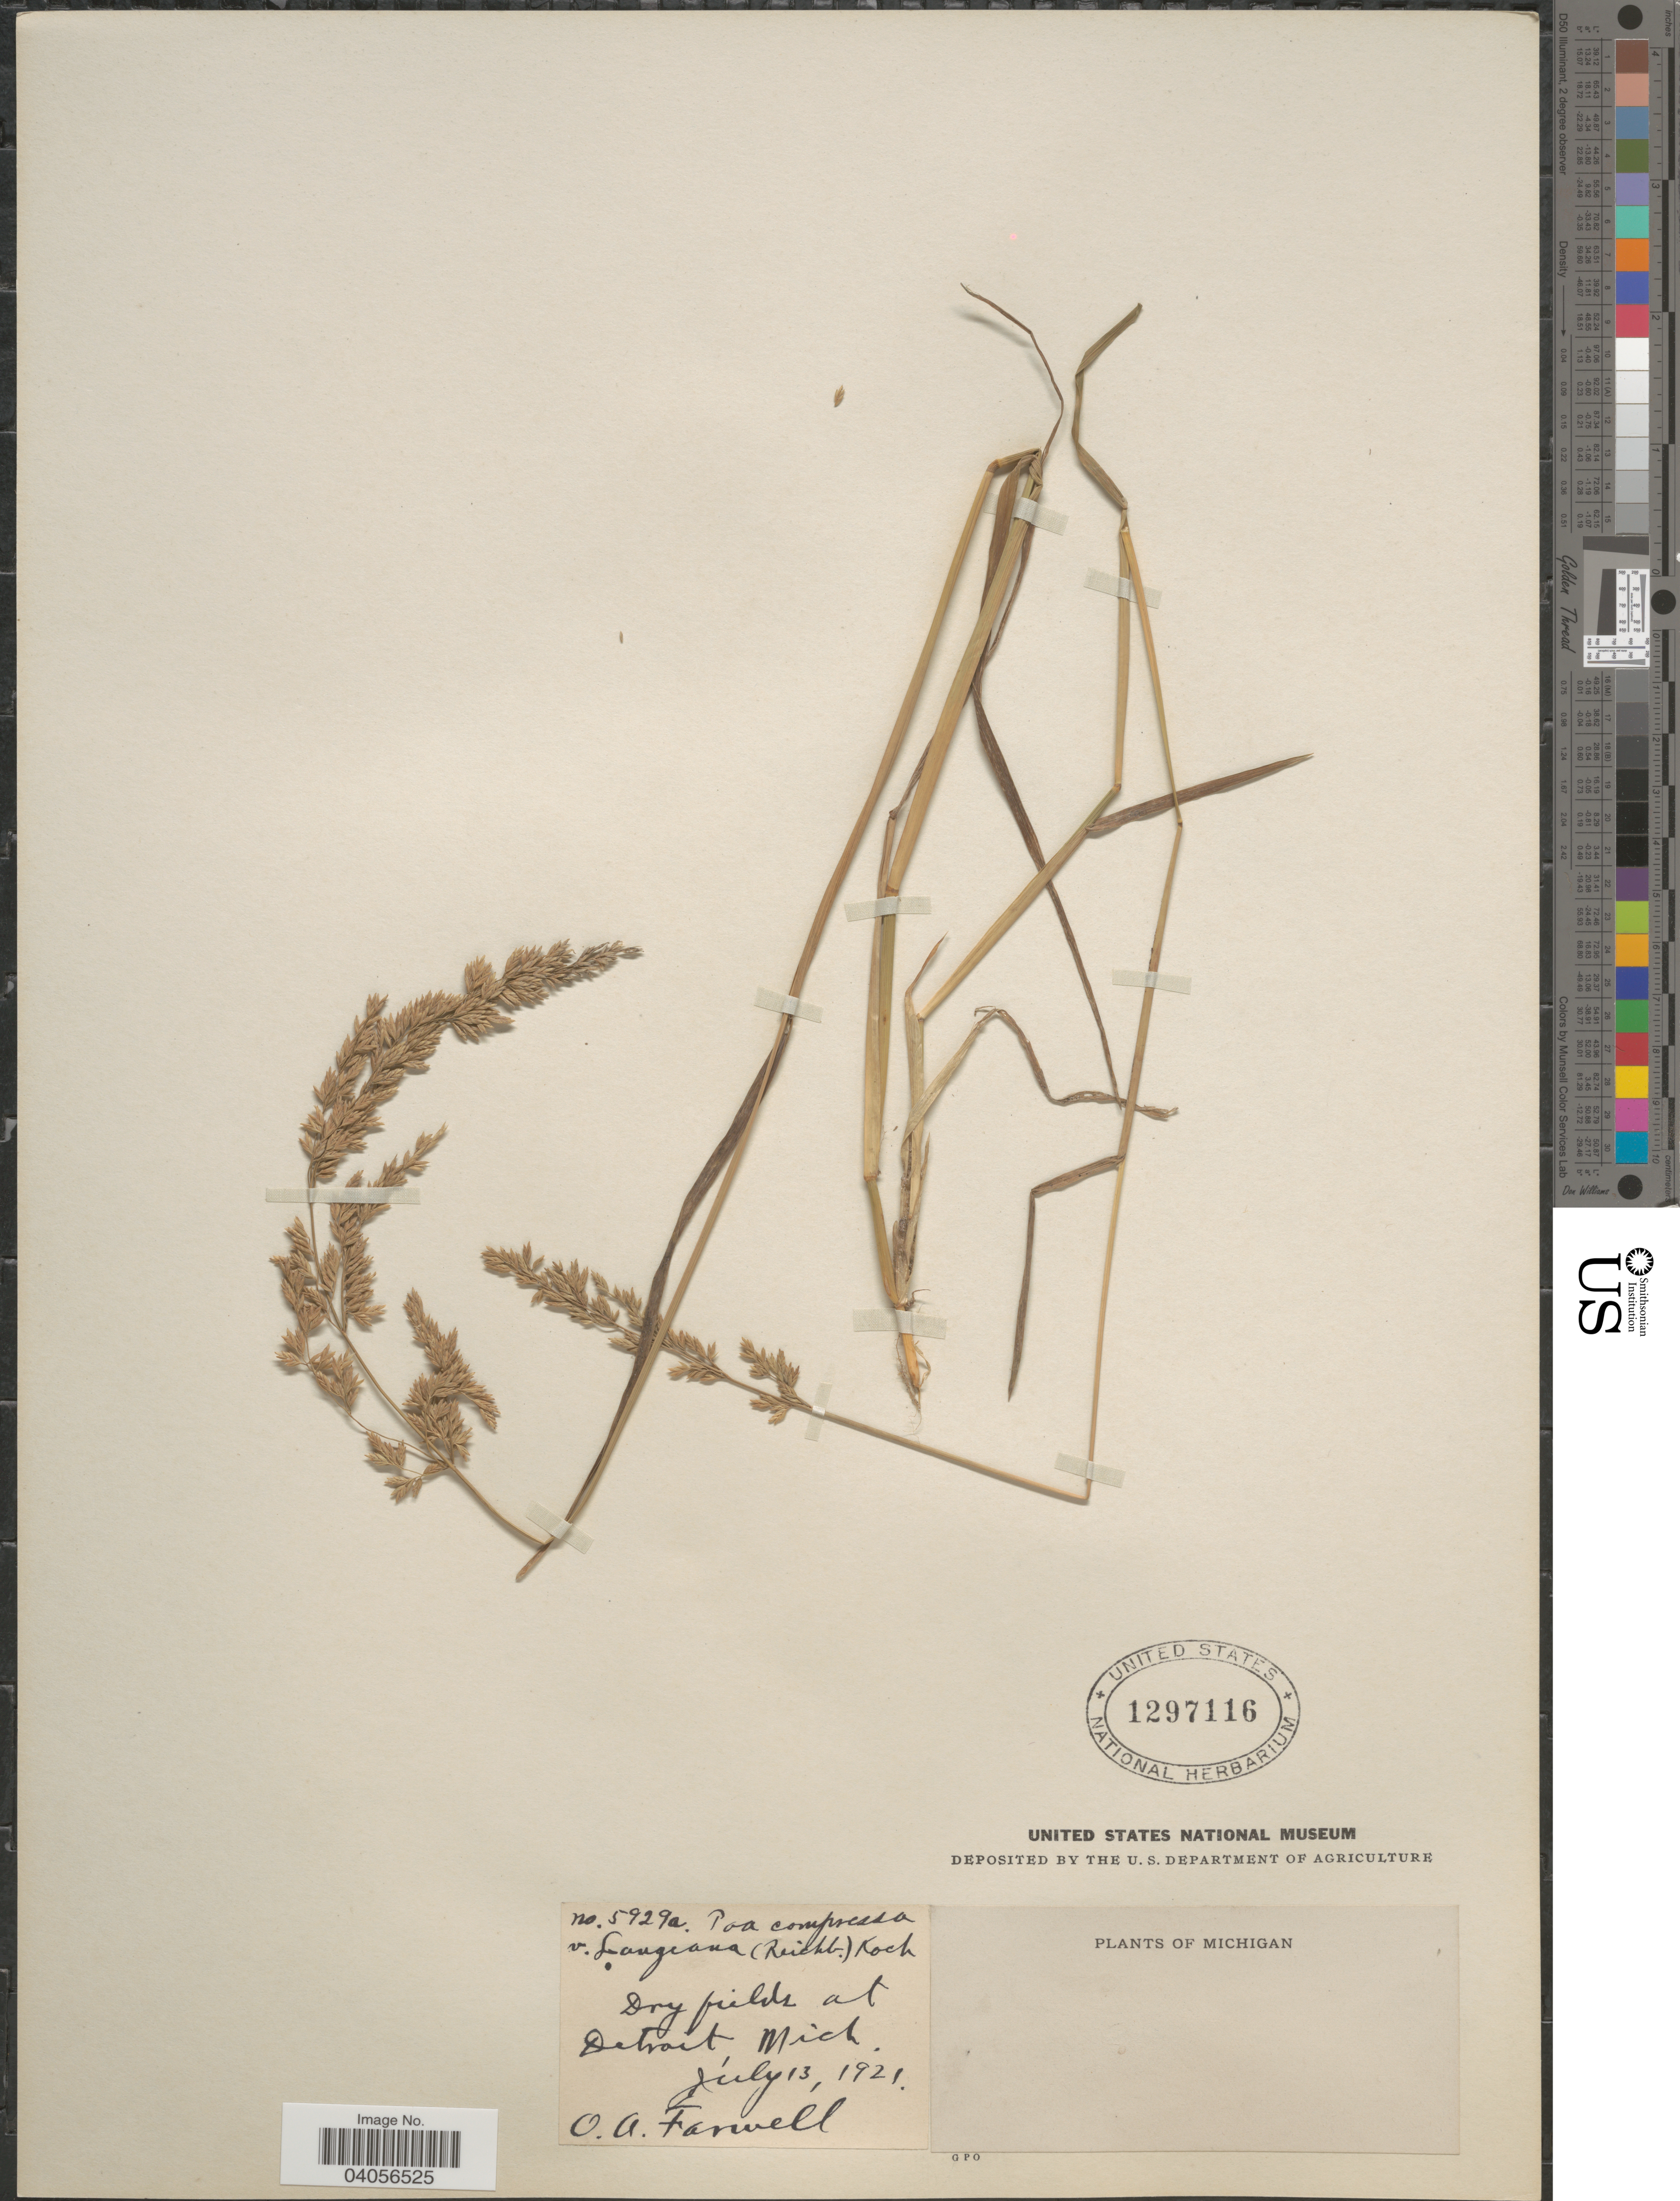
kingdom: Plantae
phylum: Tracheophyta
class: Liliopsida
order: Poales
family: Poaceae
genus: Poa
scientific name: Poa compressa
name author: L.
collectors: O. Farwell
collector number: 5929a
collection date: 1921-07-13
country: United States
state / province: Michigan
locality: At Detroit.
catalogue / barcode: US 1297116